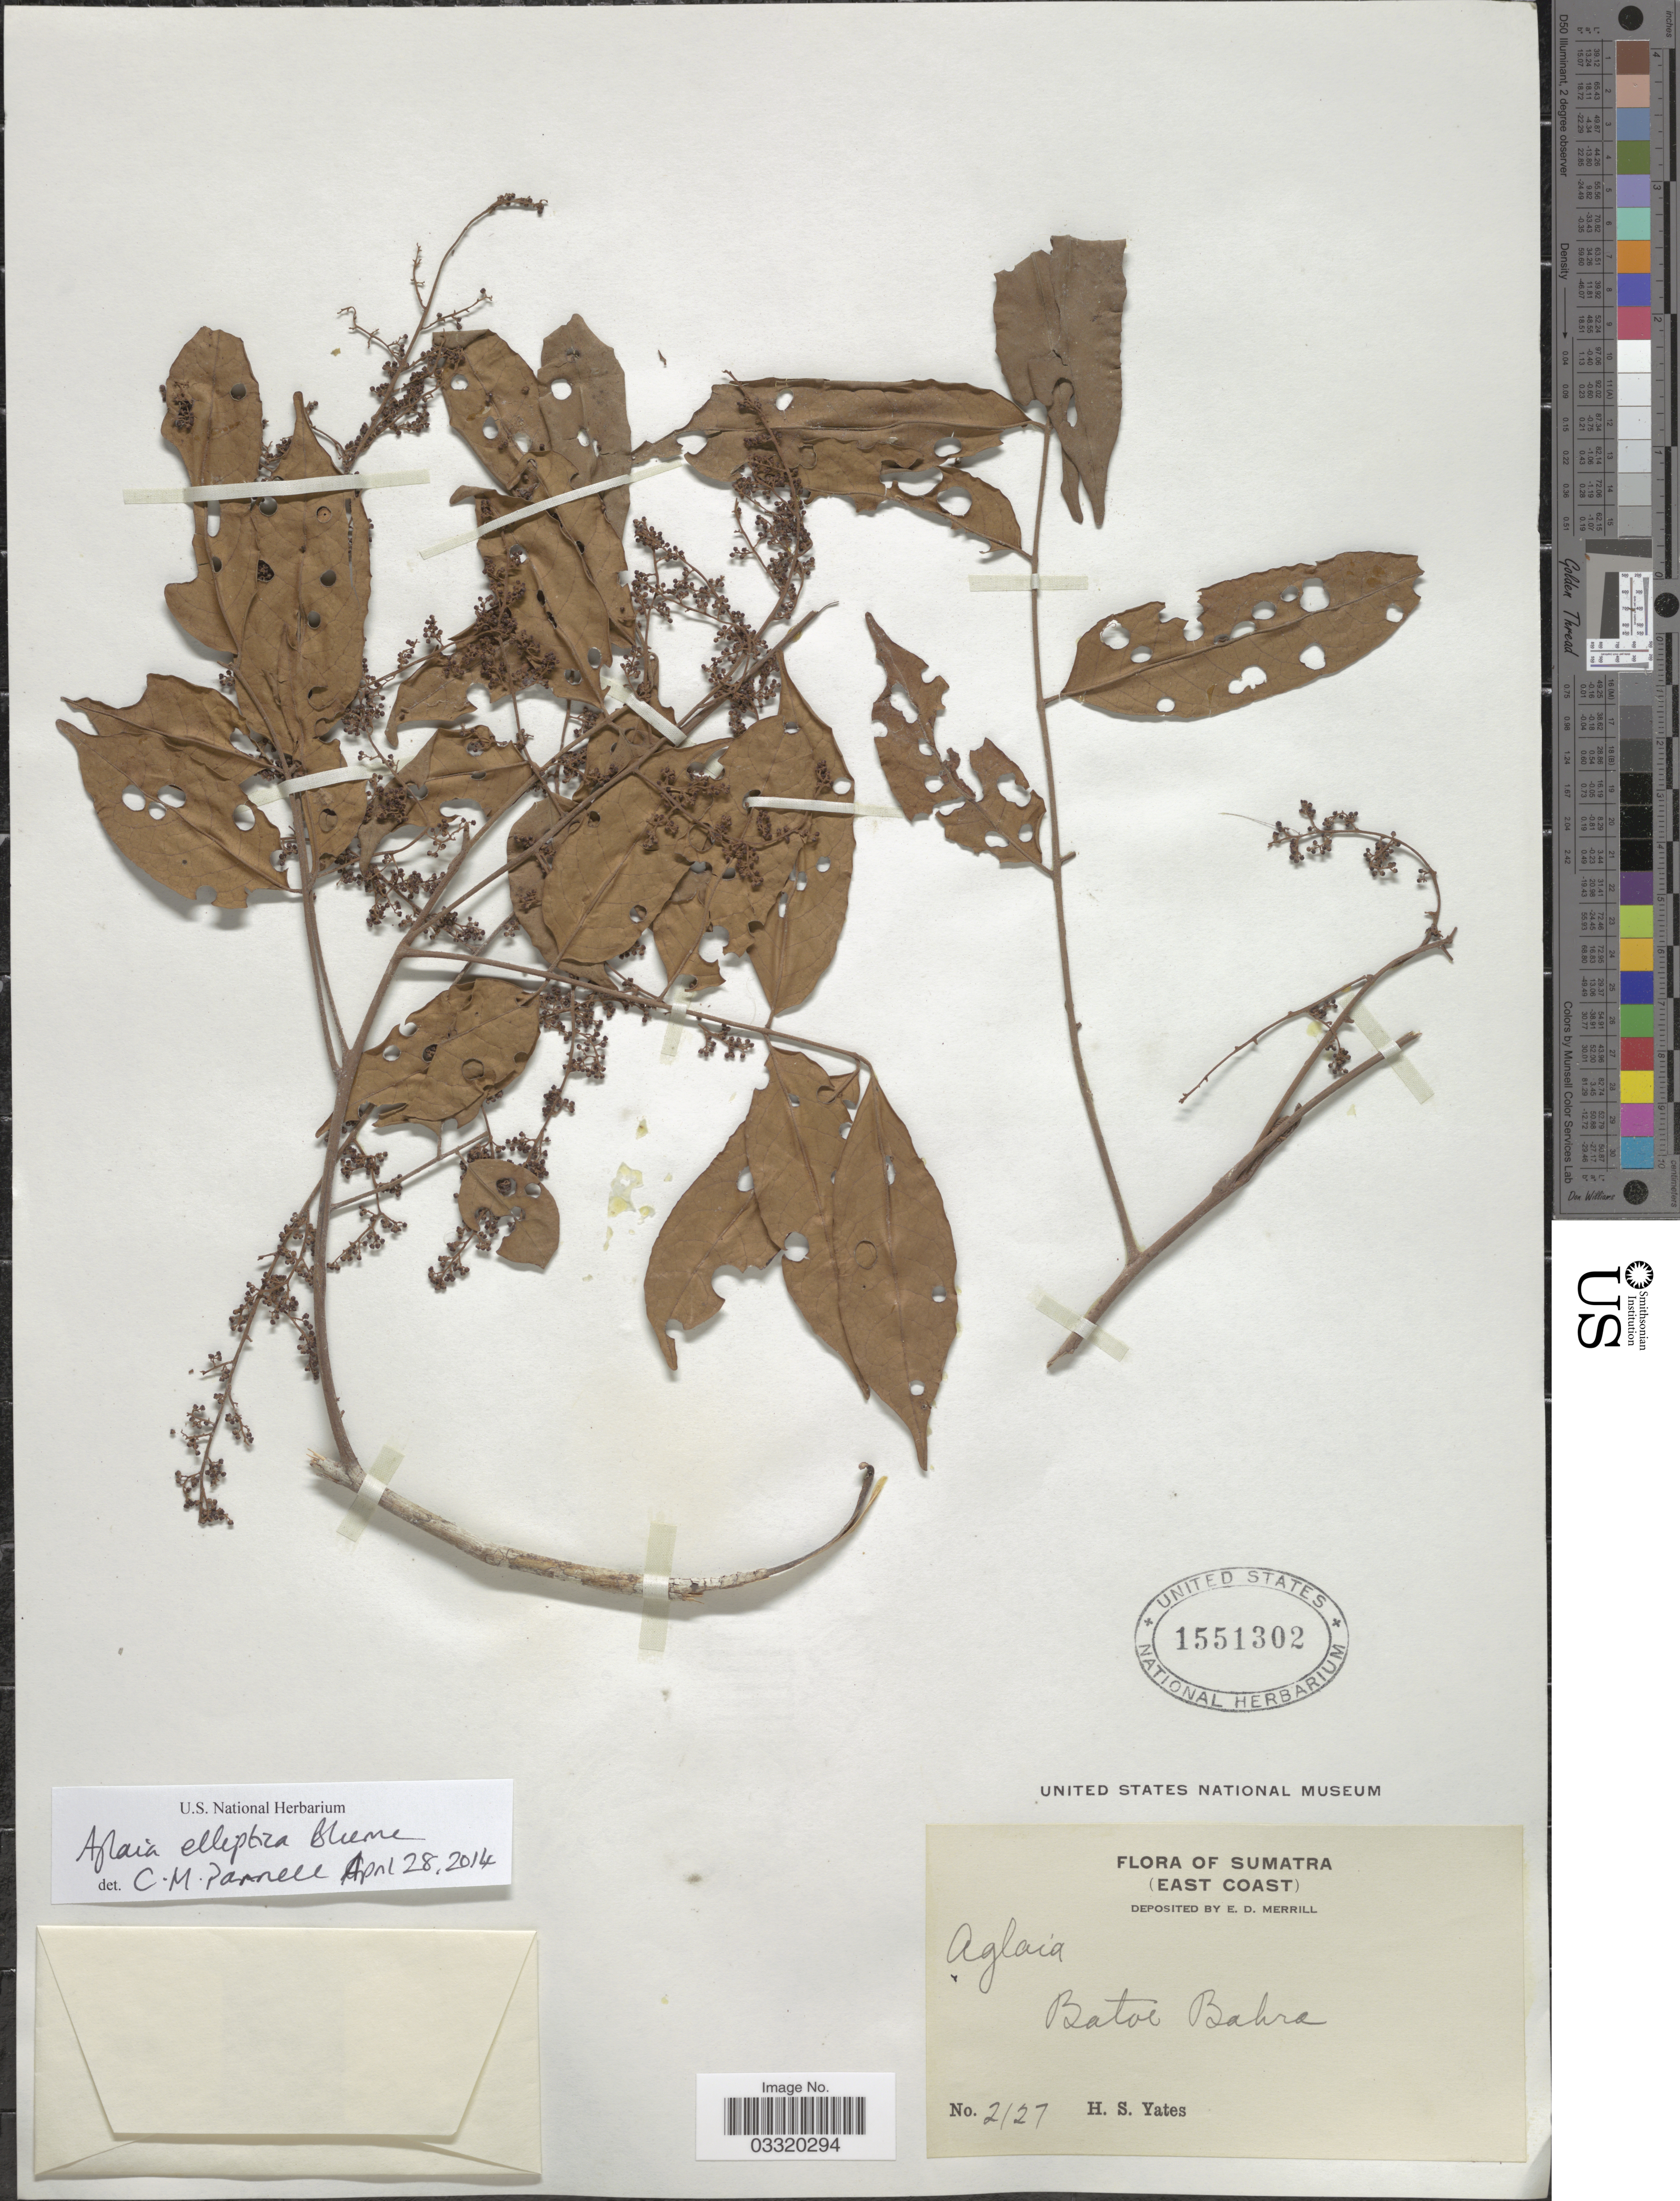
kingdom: Plantae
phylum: Tracheophyta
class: Magnoliopsida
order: Sapindales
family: Meliaceae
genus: Aglaia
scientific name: Aglaia elliptica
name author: Blume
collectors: H. S. Yates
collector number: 2127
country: Indonesia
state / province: Sumatra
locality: East Coast. Batoe Bahra.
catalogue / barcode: US 1551302